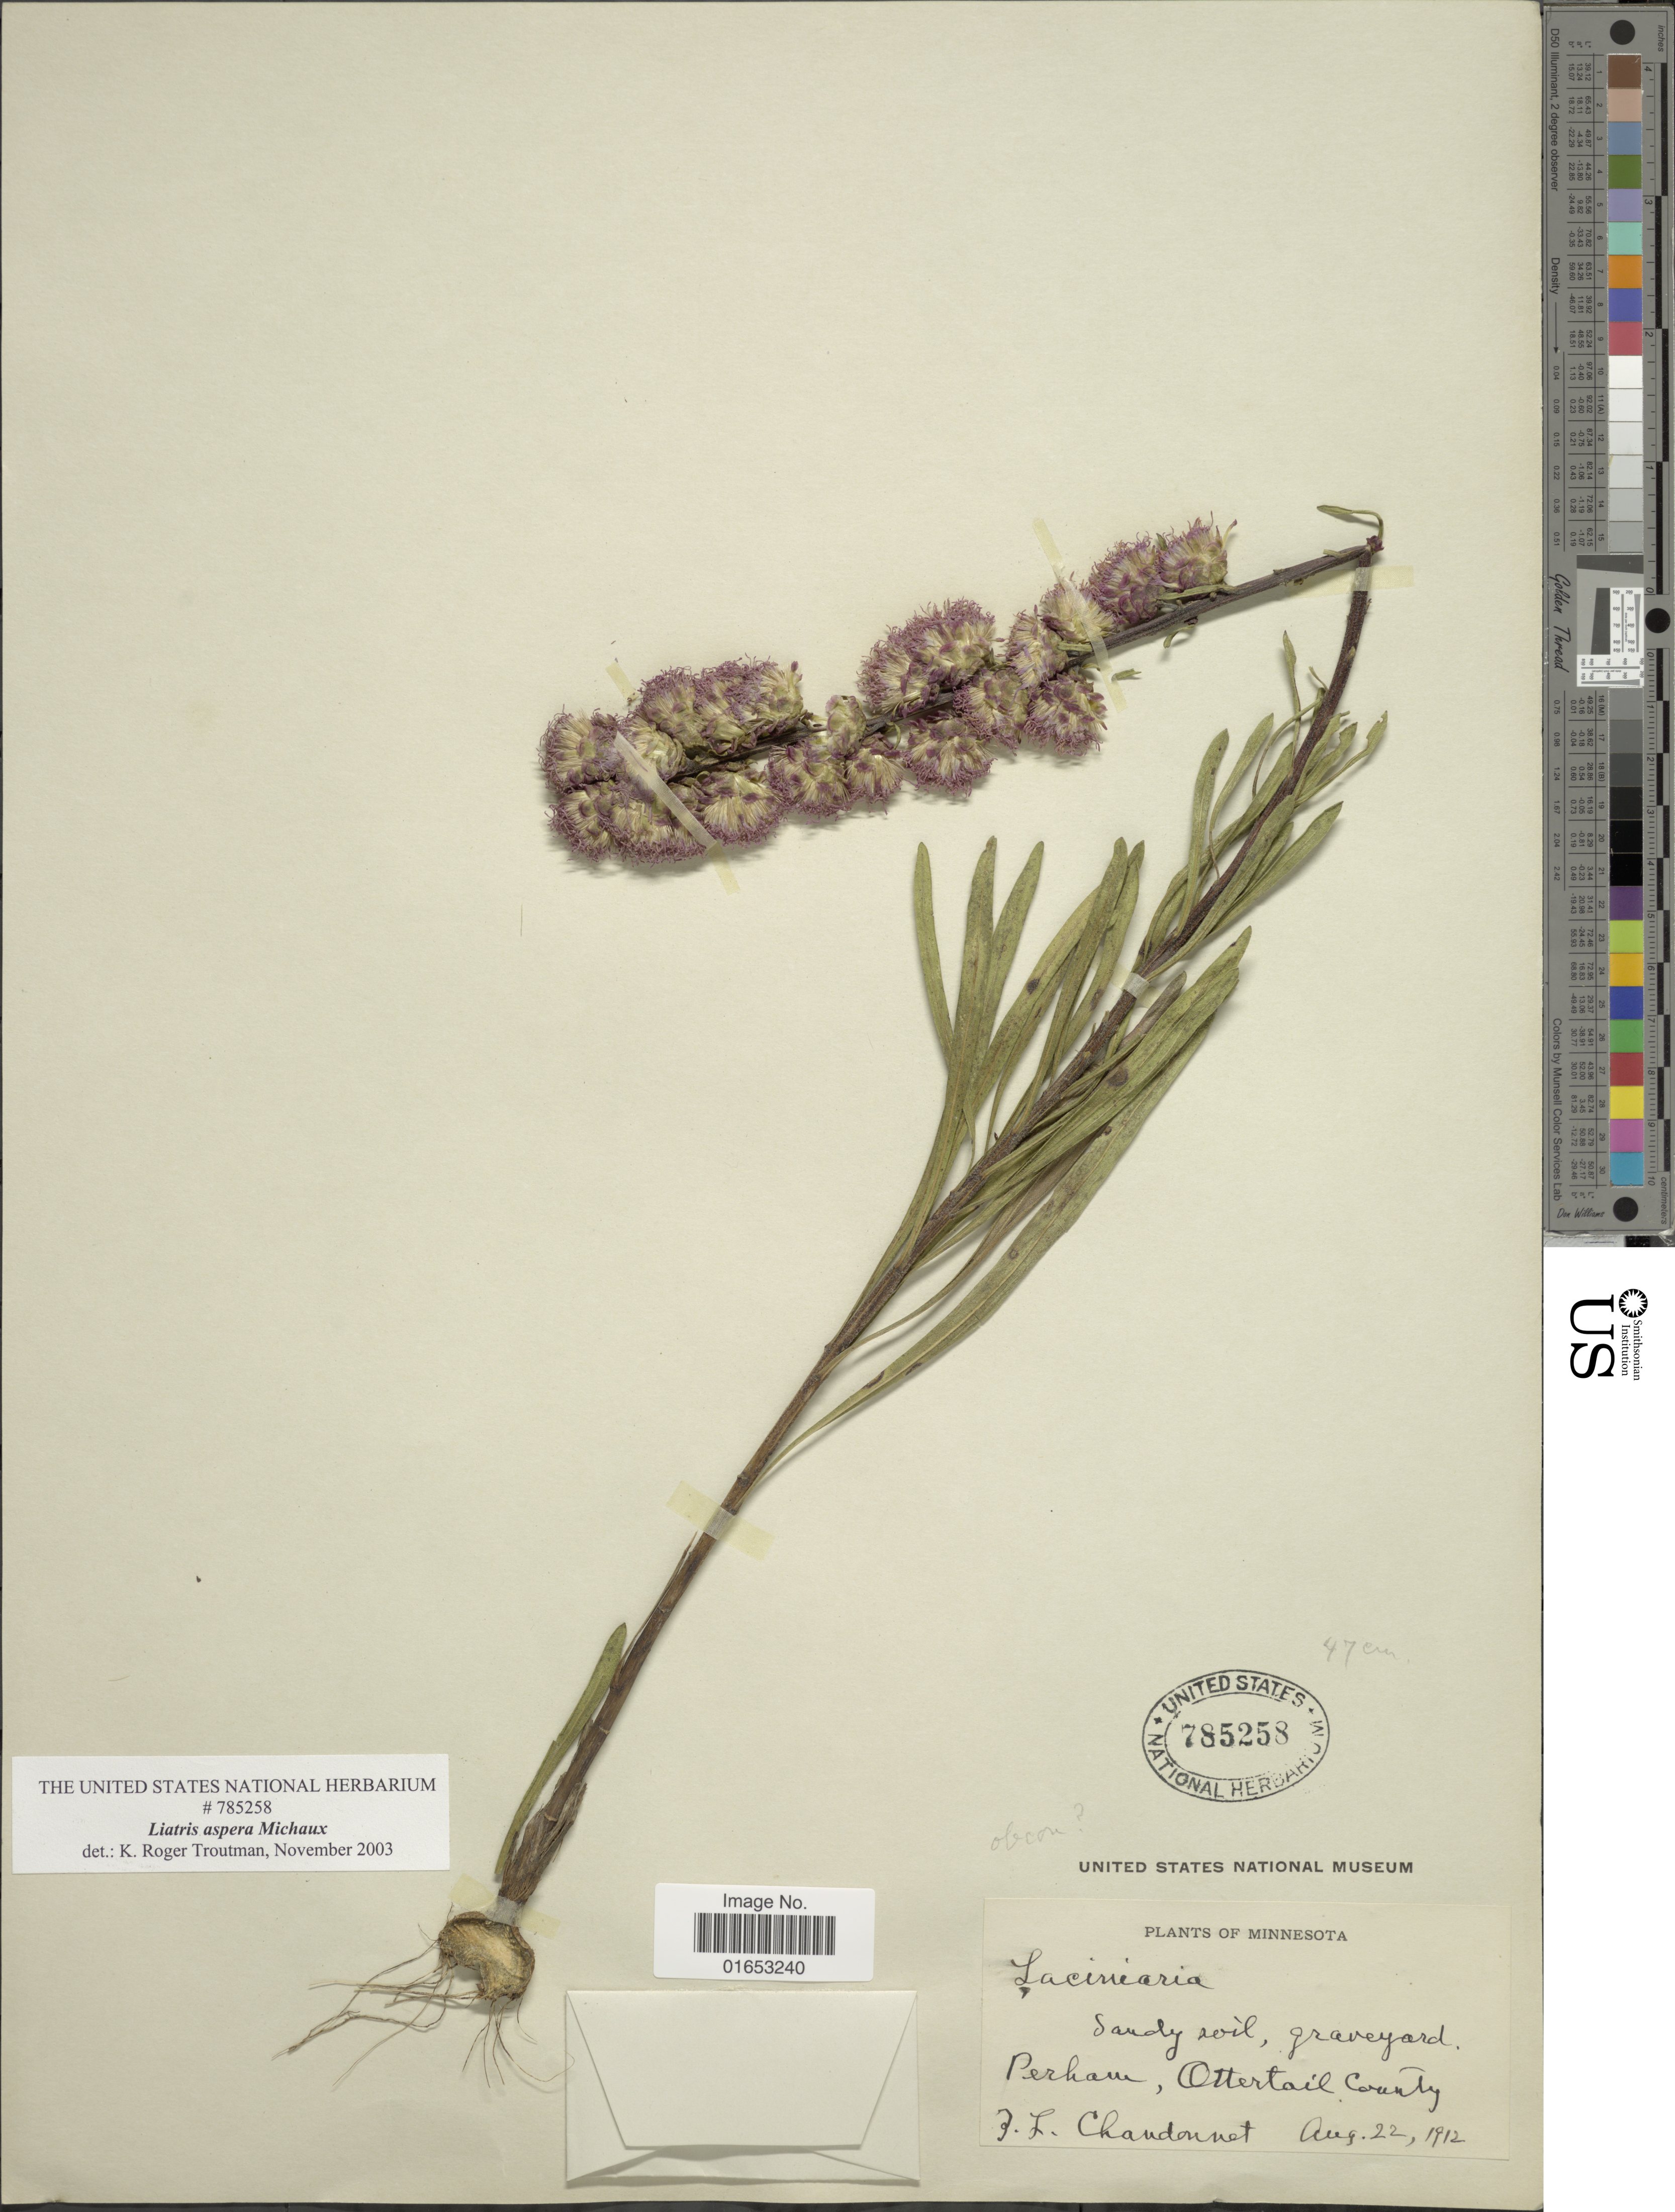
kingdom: Plantae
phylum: Tracheophyta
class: Magnoliopsida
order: Asterales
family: Asteraceae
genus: Liatris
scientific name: Liatris aspera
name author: Michx.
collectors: Z. Chandonnet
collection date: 1912-08-22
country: United States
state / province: Minnesota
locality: Perkau, Otter tail County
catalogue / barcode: US 785258